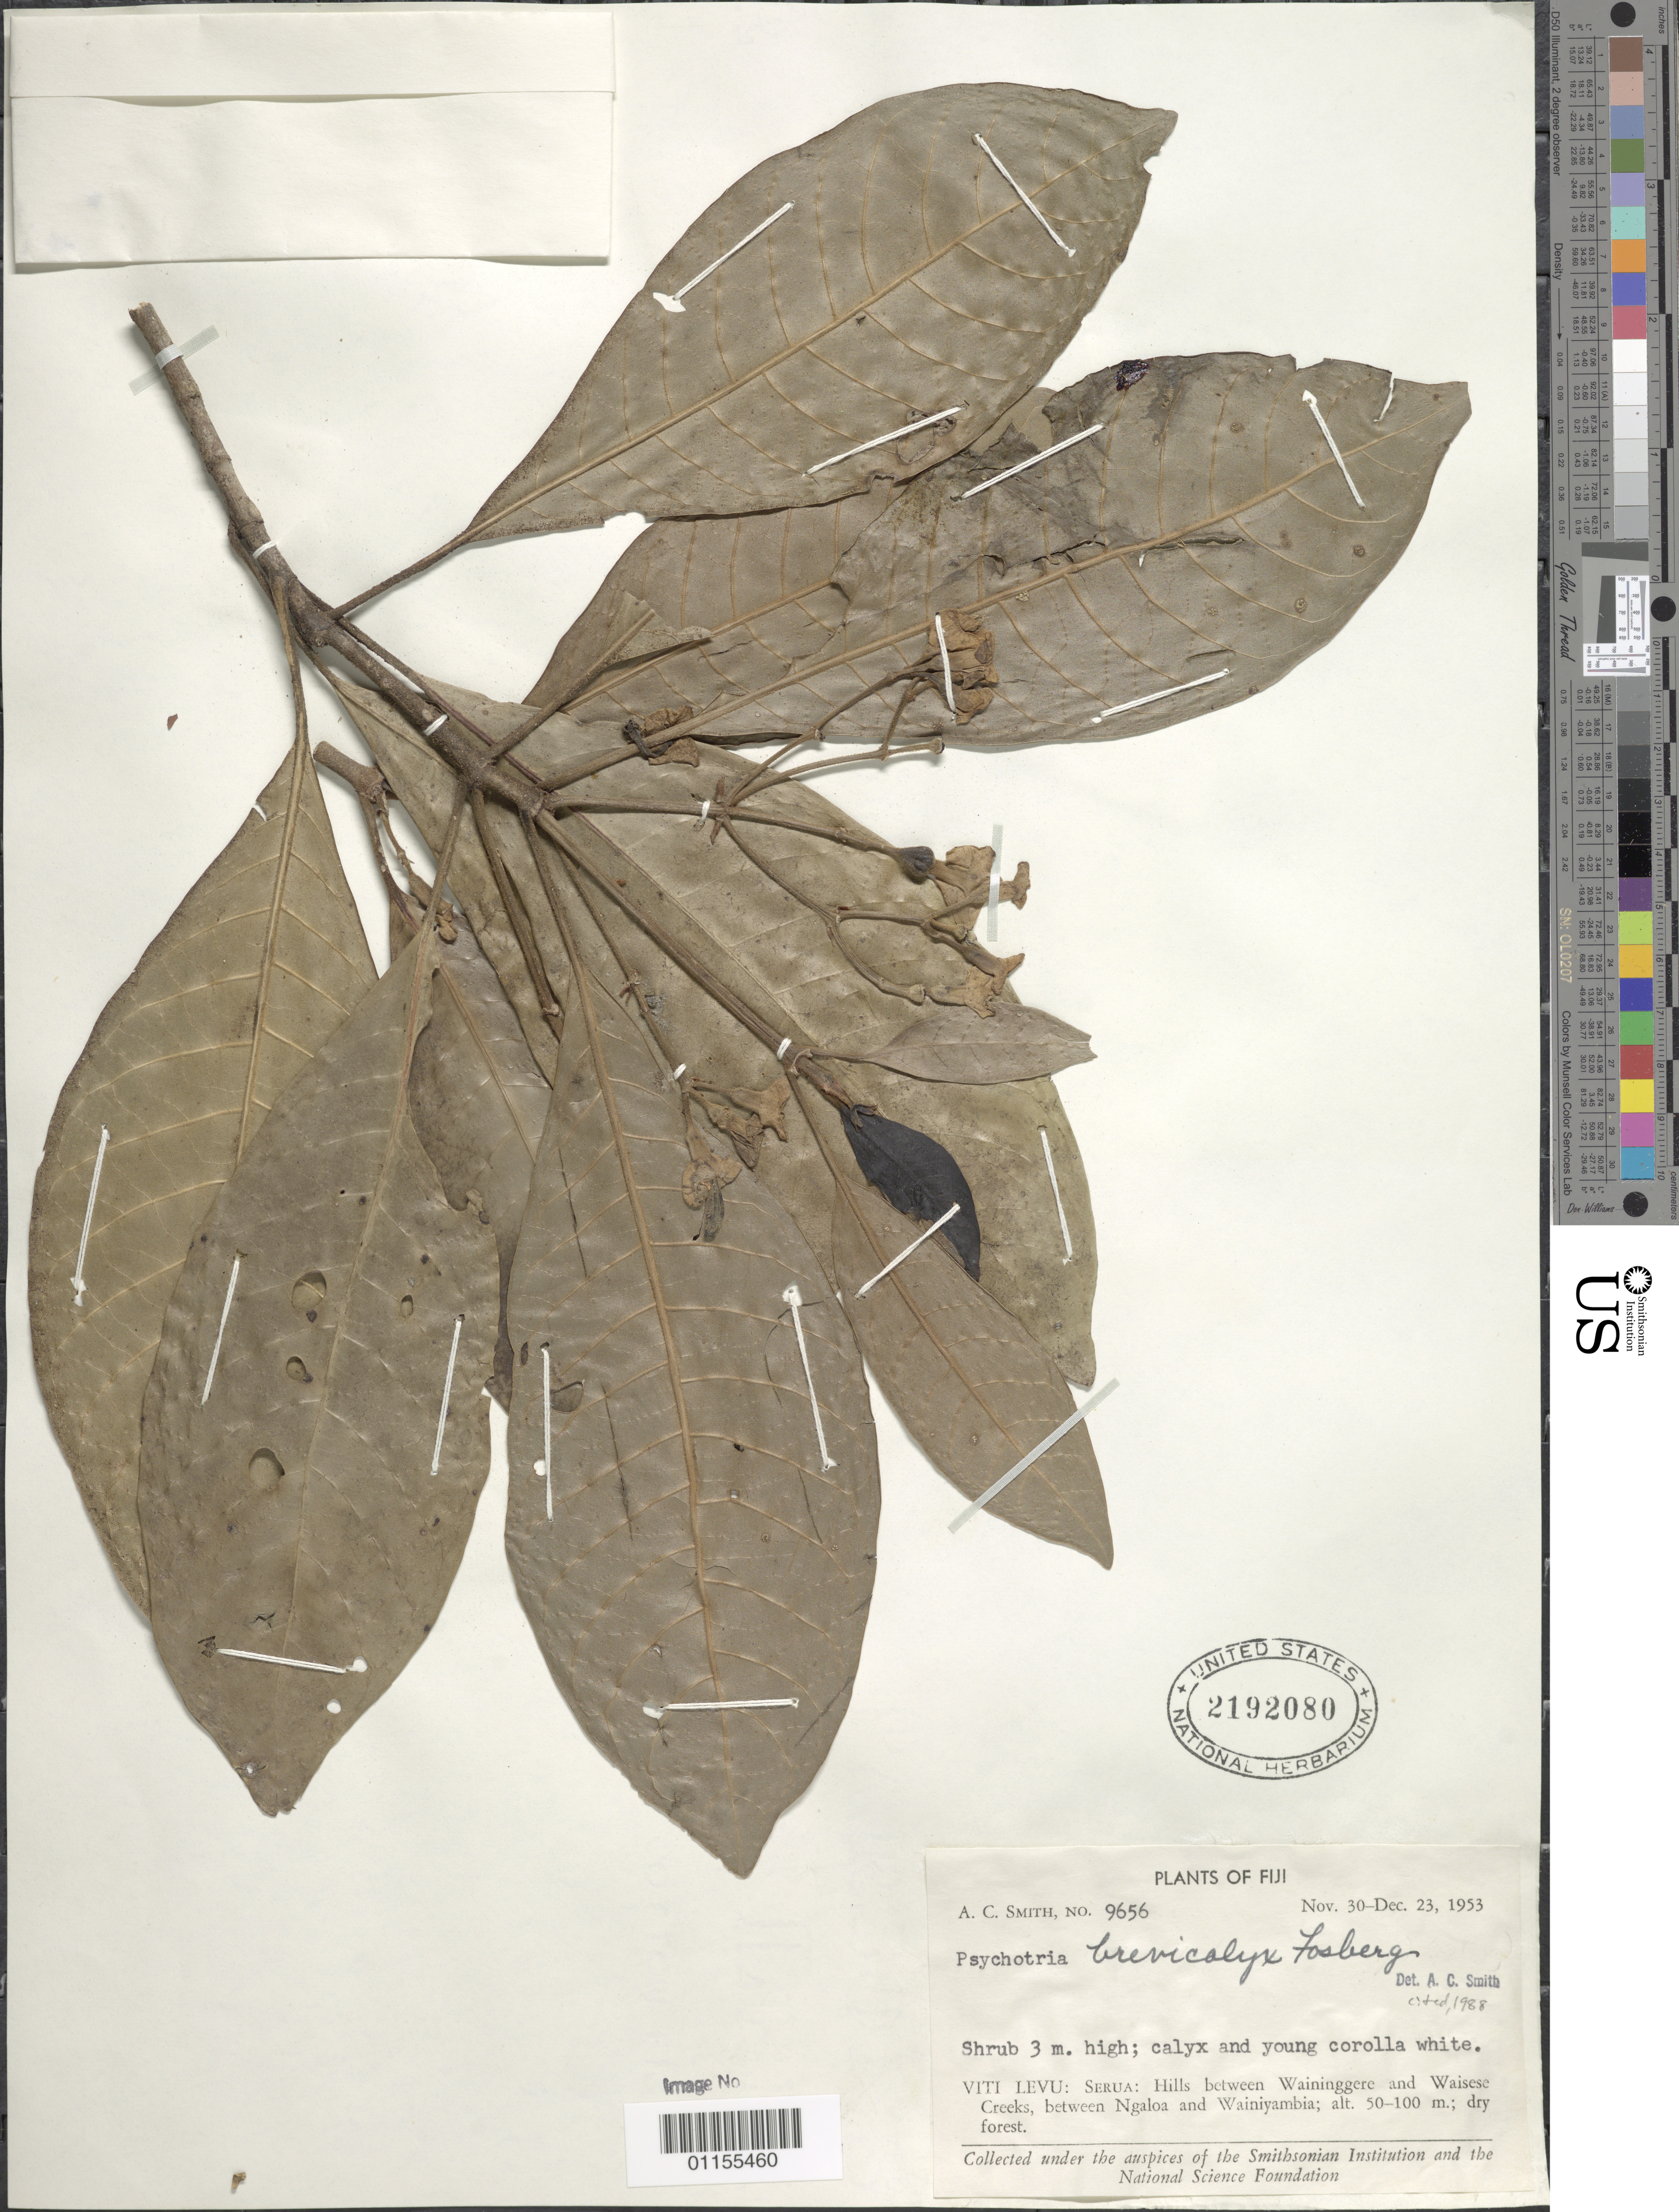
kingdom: Plantae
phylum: Tracheophyta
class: Magnoliopsida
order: Gentianales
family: Rubiaceae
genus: Psychotria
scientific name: Psychotria brevicalyx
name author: Fosberg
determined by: Smith, A. C.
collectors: A. C. Smith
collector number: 9656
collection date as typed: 30 Nov 1953 to 23 Dec 1953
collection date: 1953-11-30/1953-12-23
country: Fiji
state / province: Central Division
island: Viti Levu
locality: Serua Prov.: hills between waininggere and waisese creeks, between ngaloa and wainiyambia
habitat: Dry forest.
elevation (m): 50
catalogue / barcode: US 2192080